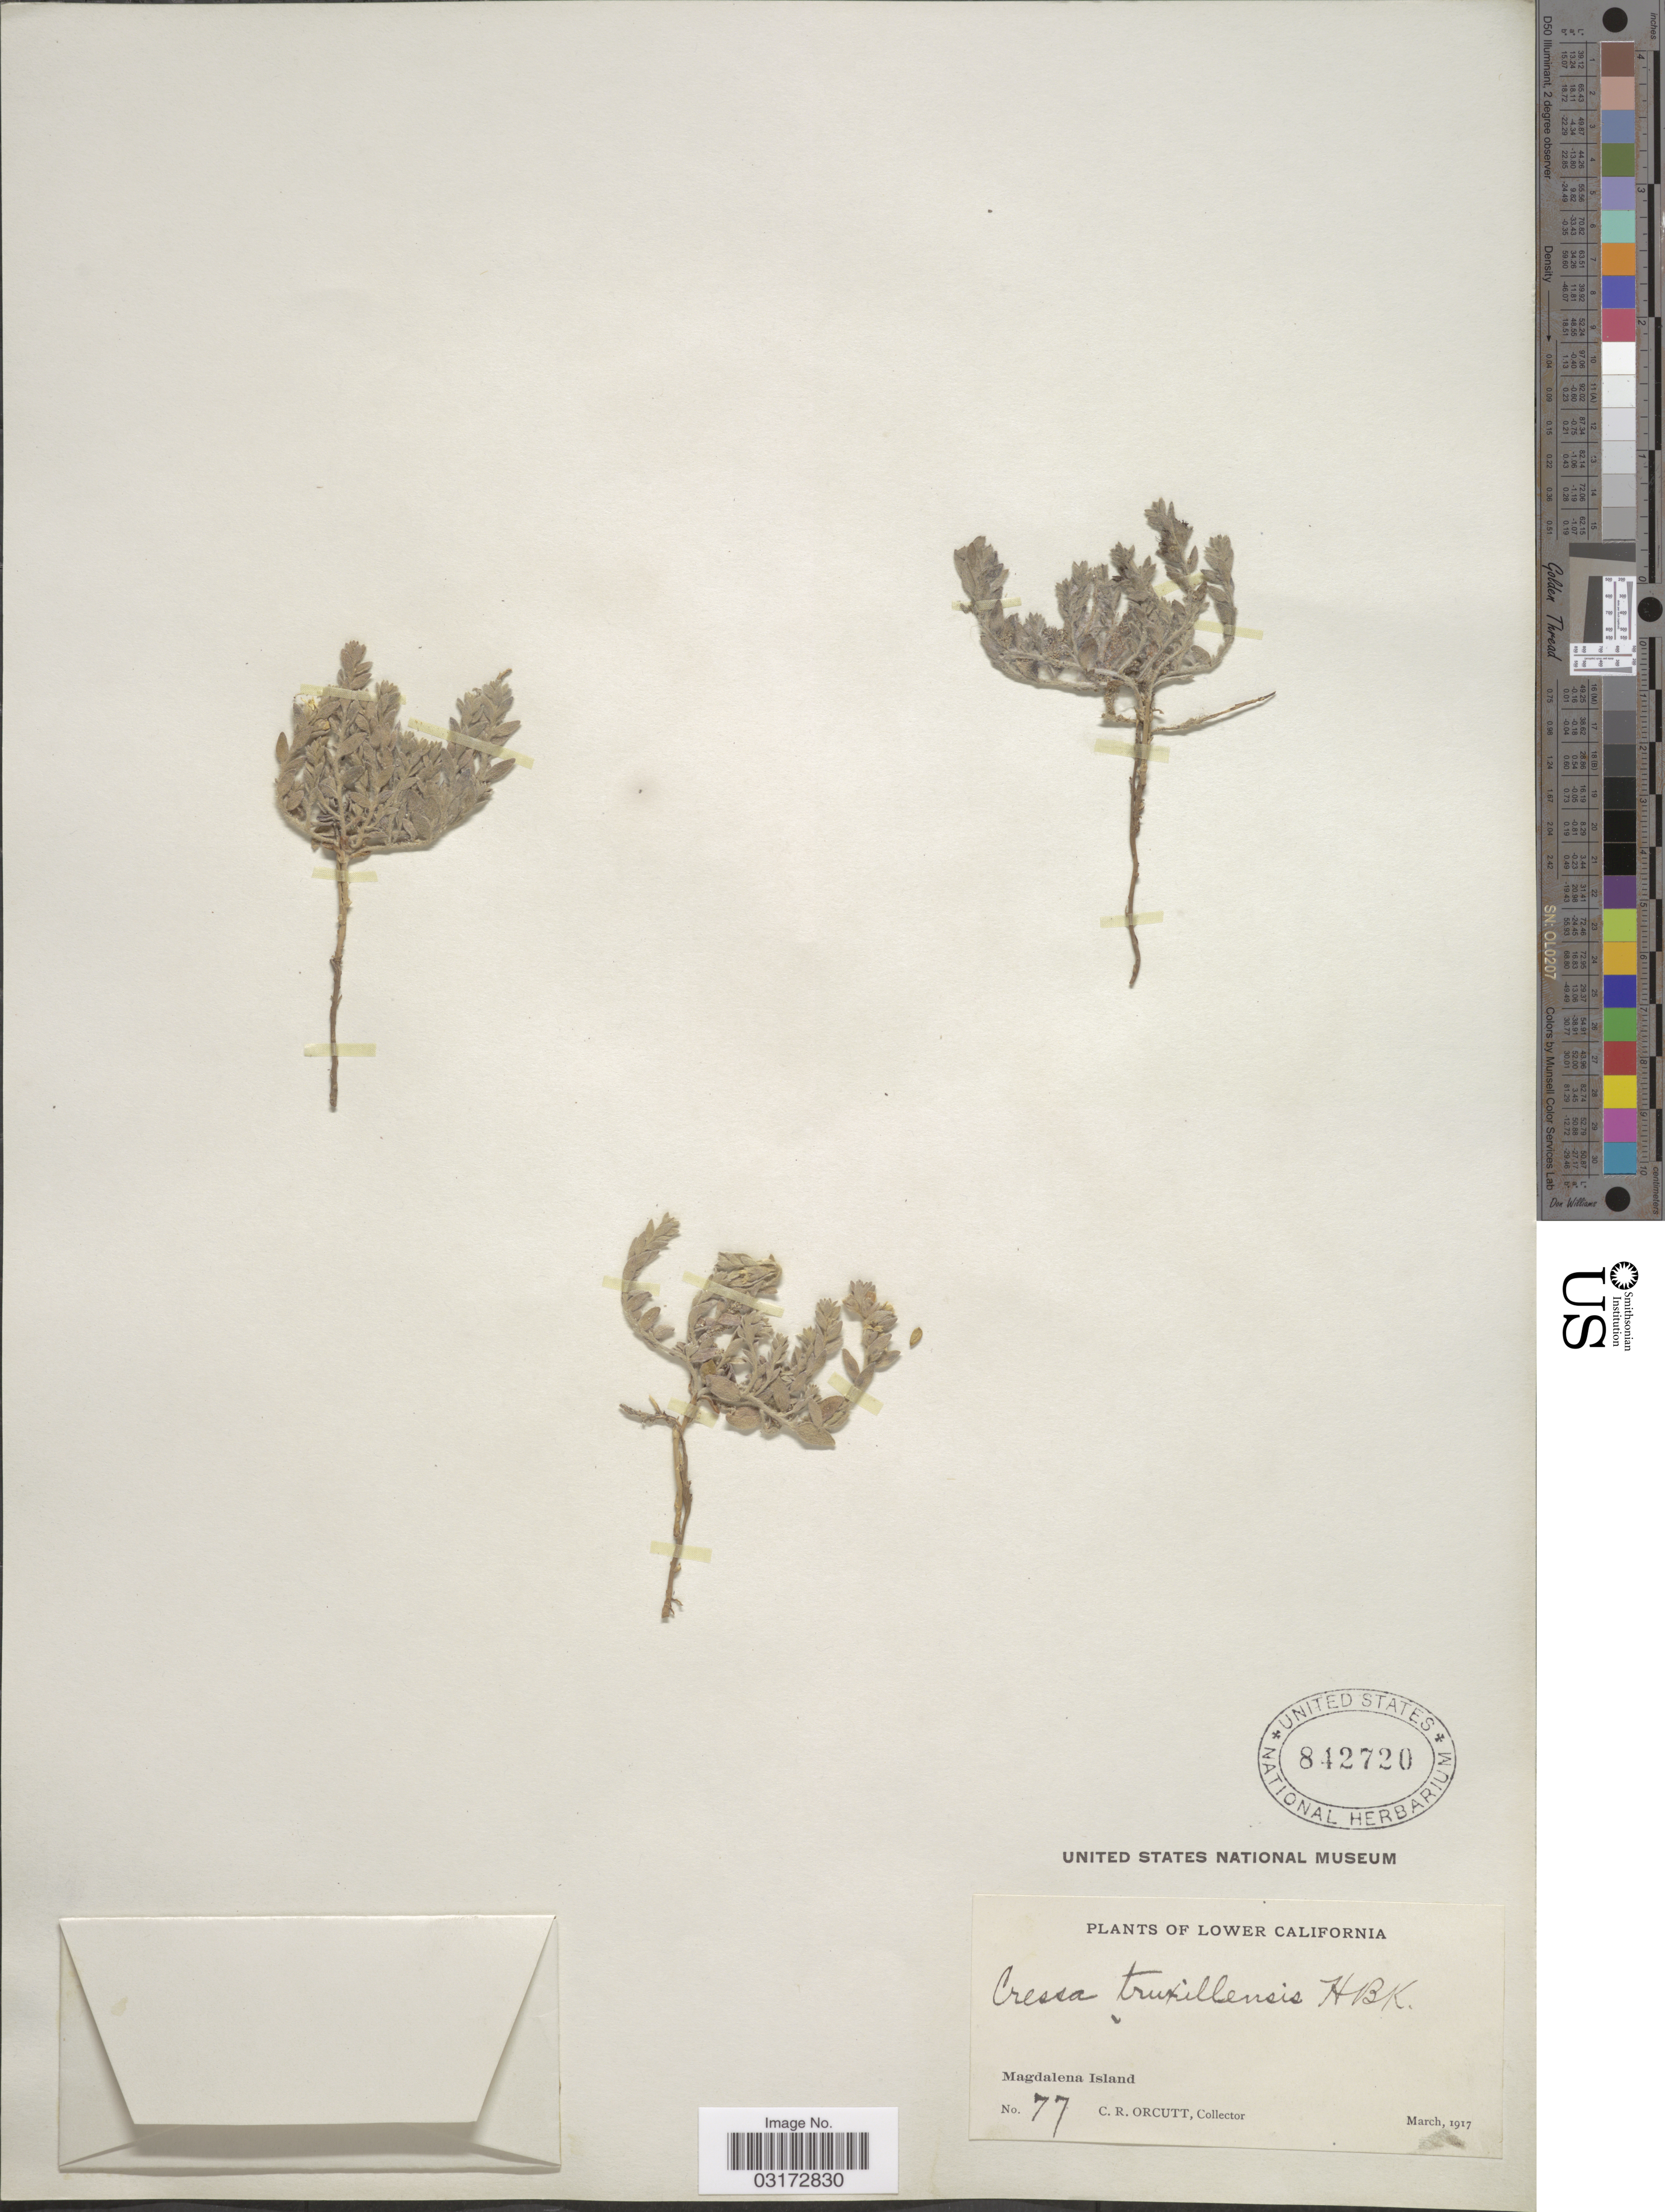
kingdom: Plantae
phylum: Tracheophyta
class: Magnoliopsida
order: Solanales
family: Convolvulaceae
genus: Cressa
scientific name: Cressa truxillensis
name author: Kunth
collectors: C. R. Orcutt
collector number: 77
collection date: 1917-03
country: Mexico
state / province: Baja California Sur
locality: Lower California, Magdalena Island.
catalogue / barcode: US 842720